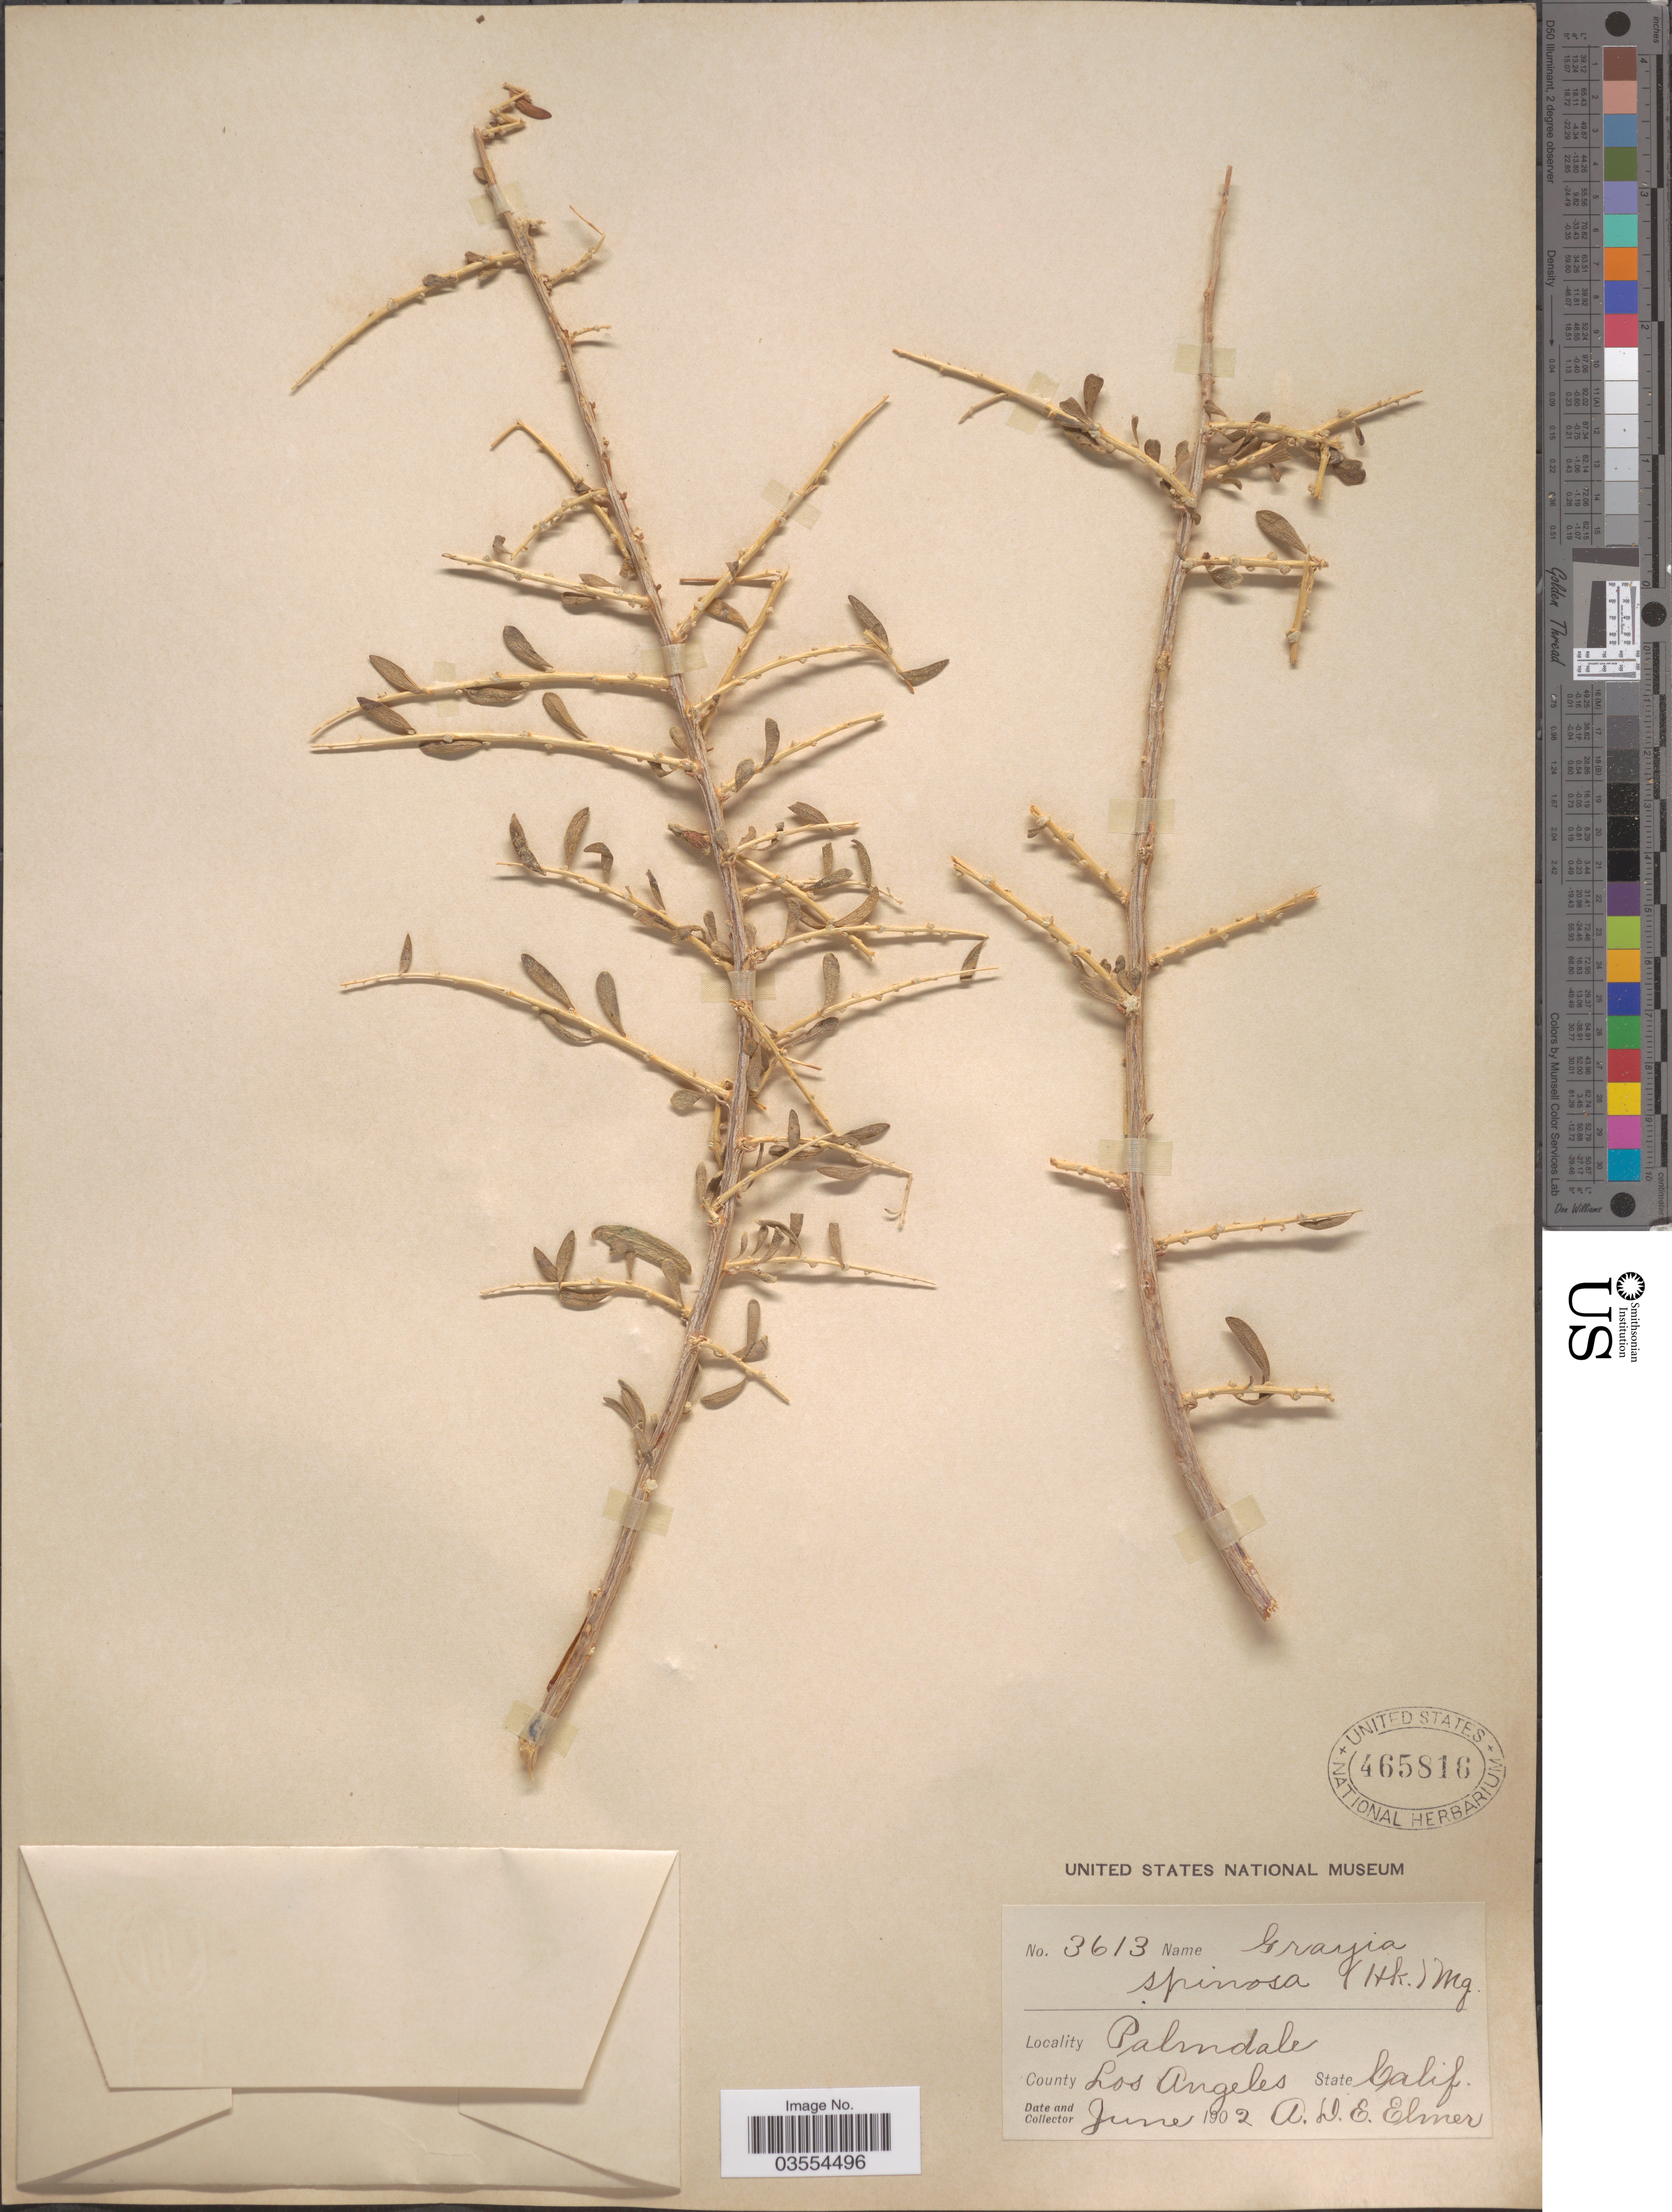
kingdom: Plantae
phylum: Tracheophyta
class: Magnoliopsida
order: Caryophyllales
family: Amaranthaceae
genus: Grayia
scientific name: Grayia spinosa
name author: (Hook.) Moq.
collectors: A. D. E. Elmer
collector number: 3613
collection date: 1902-06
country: United States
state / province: California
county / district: Los Angeles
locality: Palmdale. County Los Angeles.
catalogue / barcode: US 465816